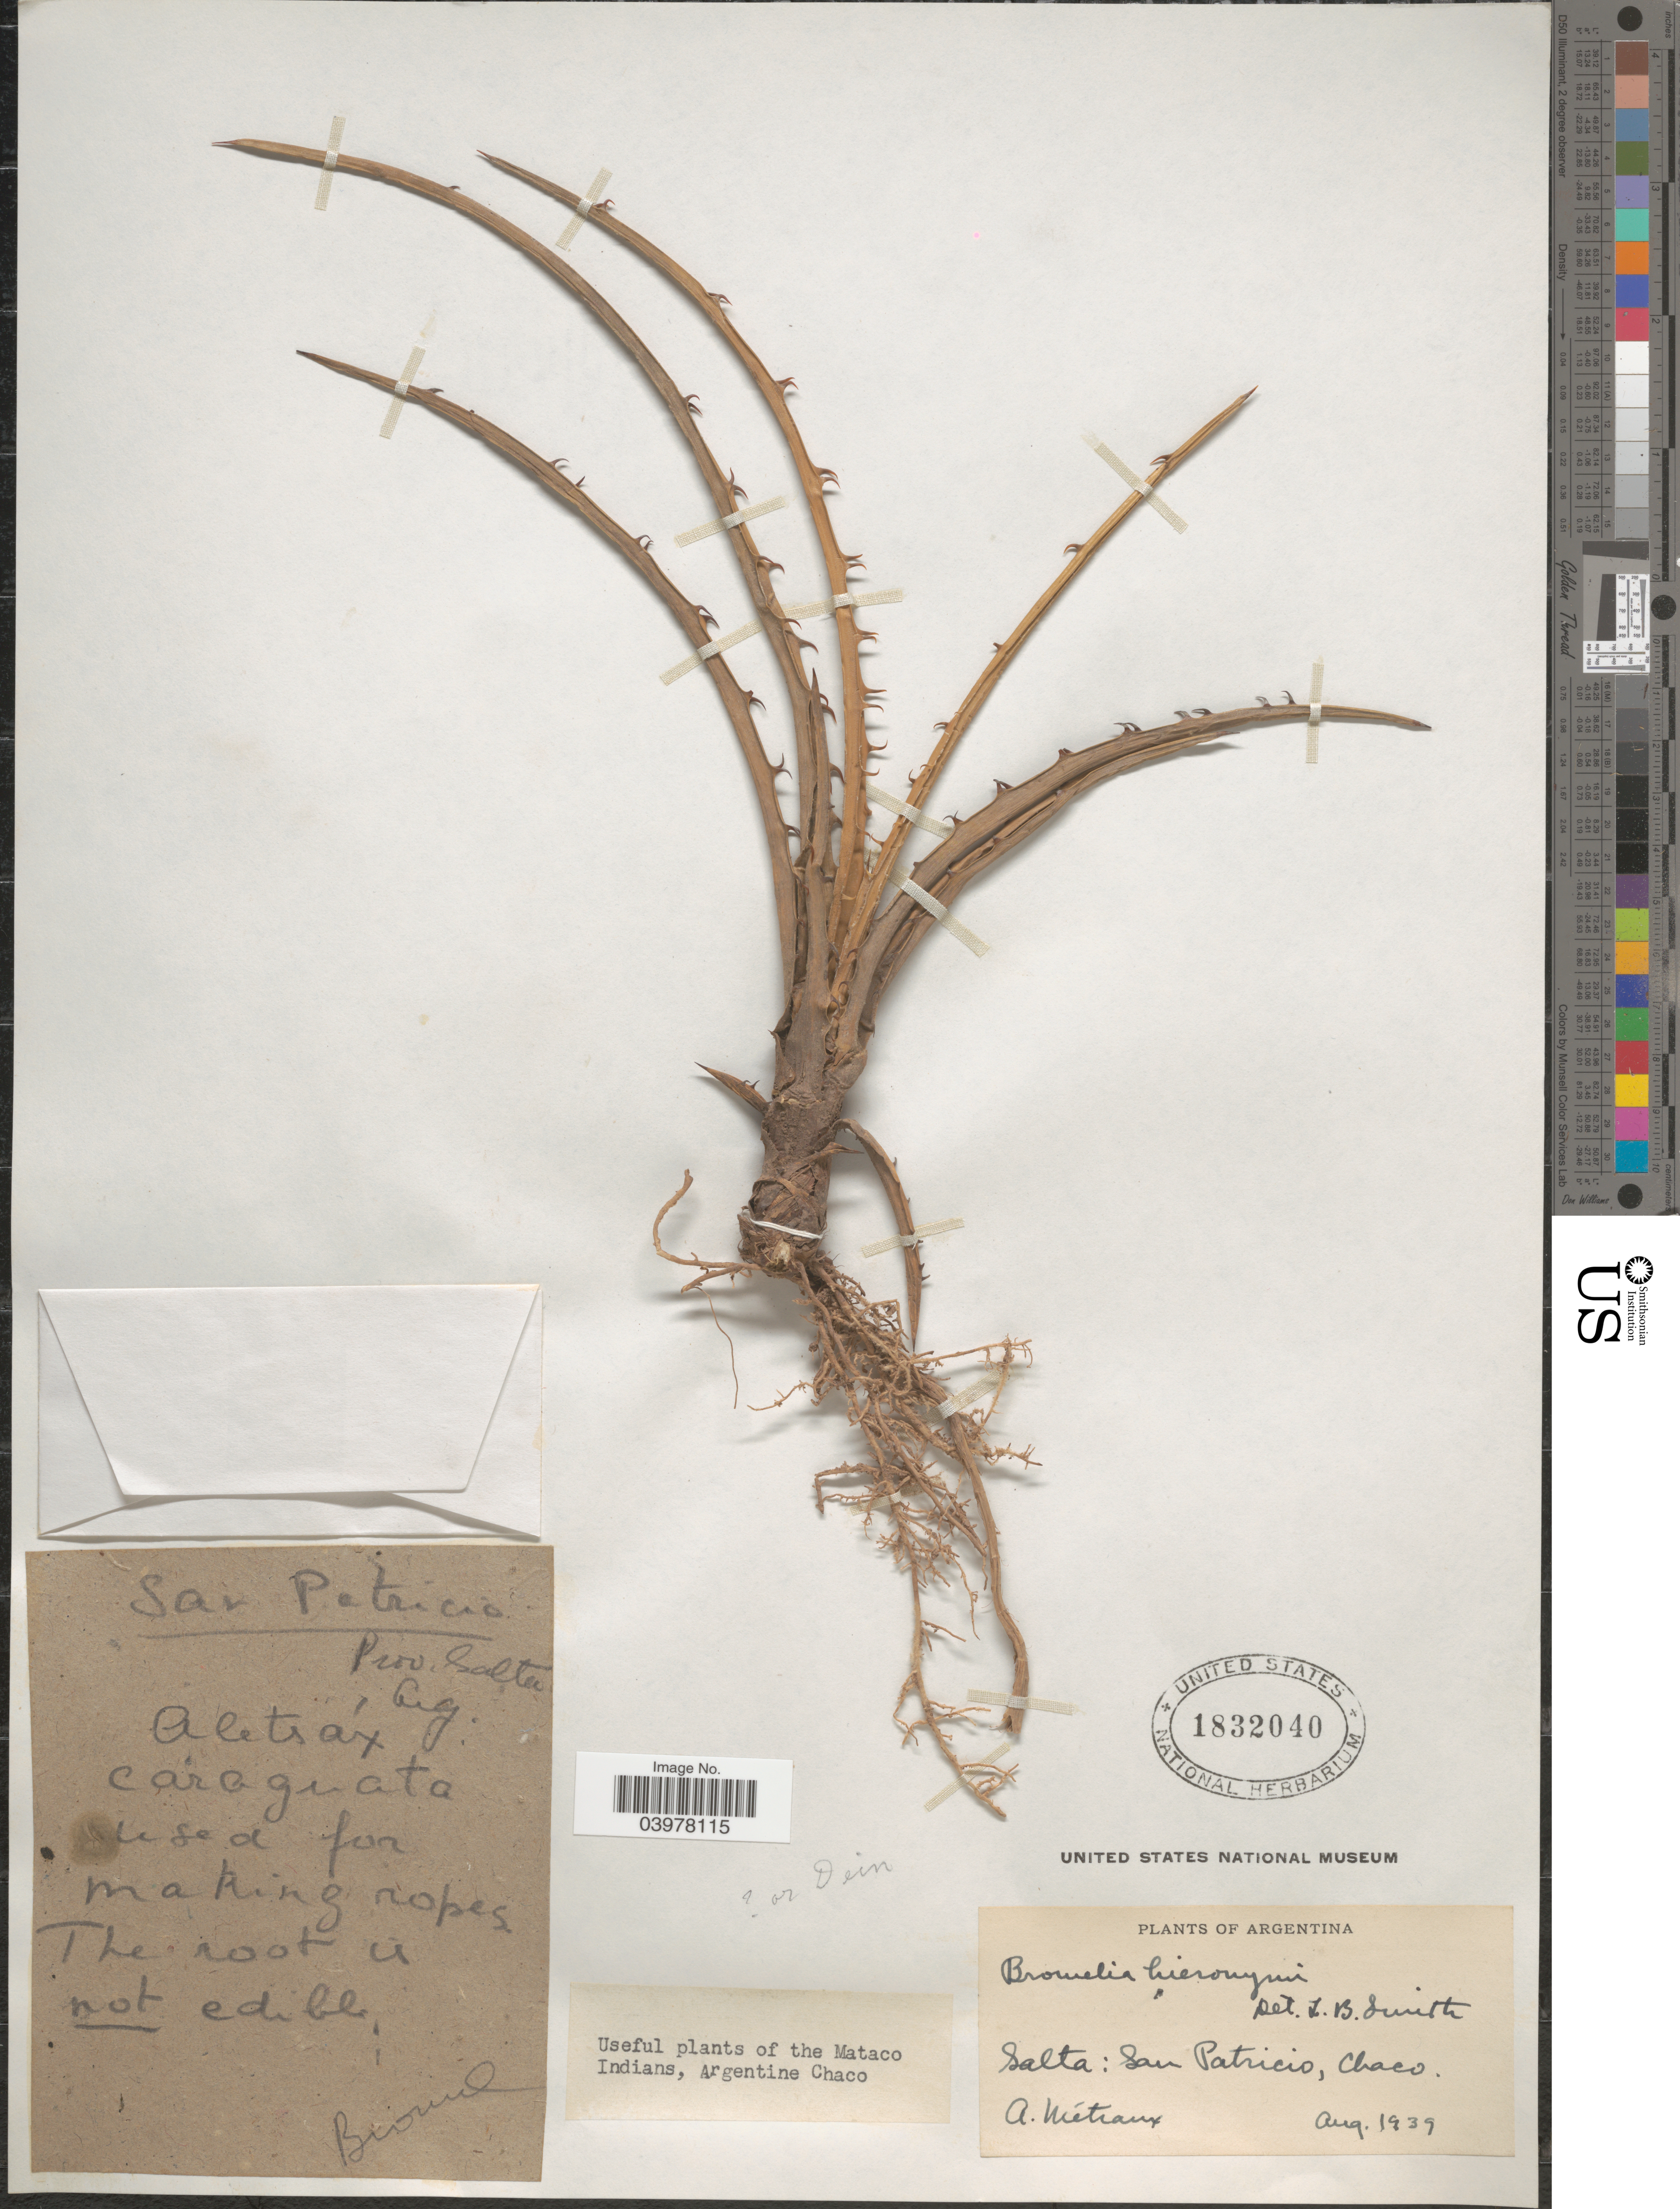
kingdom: Plantae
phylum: Tracheophyta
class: Liliopsida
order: Poales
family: Bromeliaceae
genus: Bromelia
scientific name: Bromelia hieronymi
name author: Mez in Mart.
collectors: A. Metraux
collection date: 1939-08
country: Argentina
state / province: Salta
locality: San Patricio, Chaco.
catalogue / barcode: US 1832040